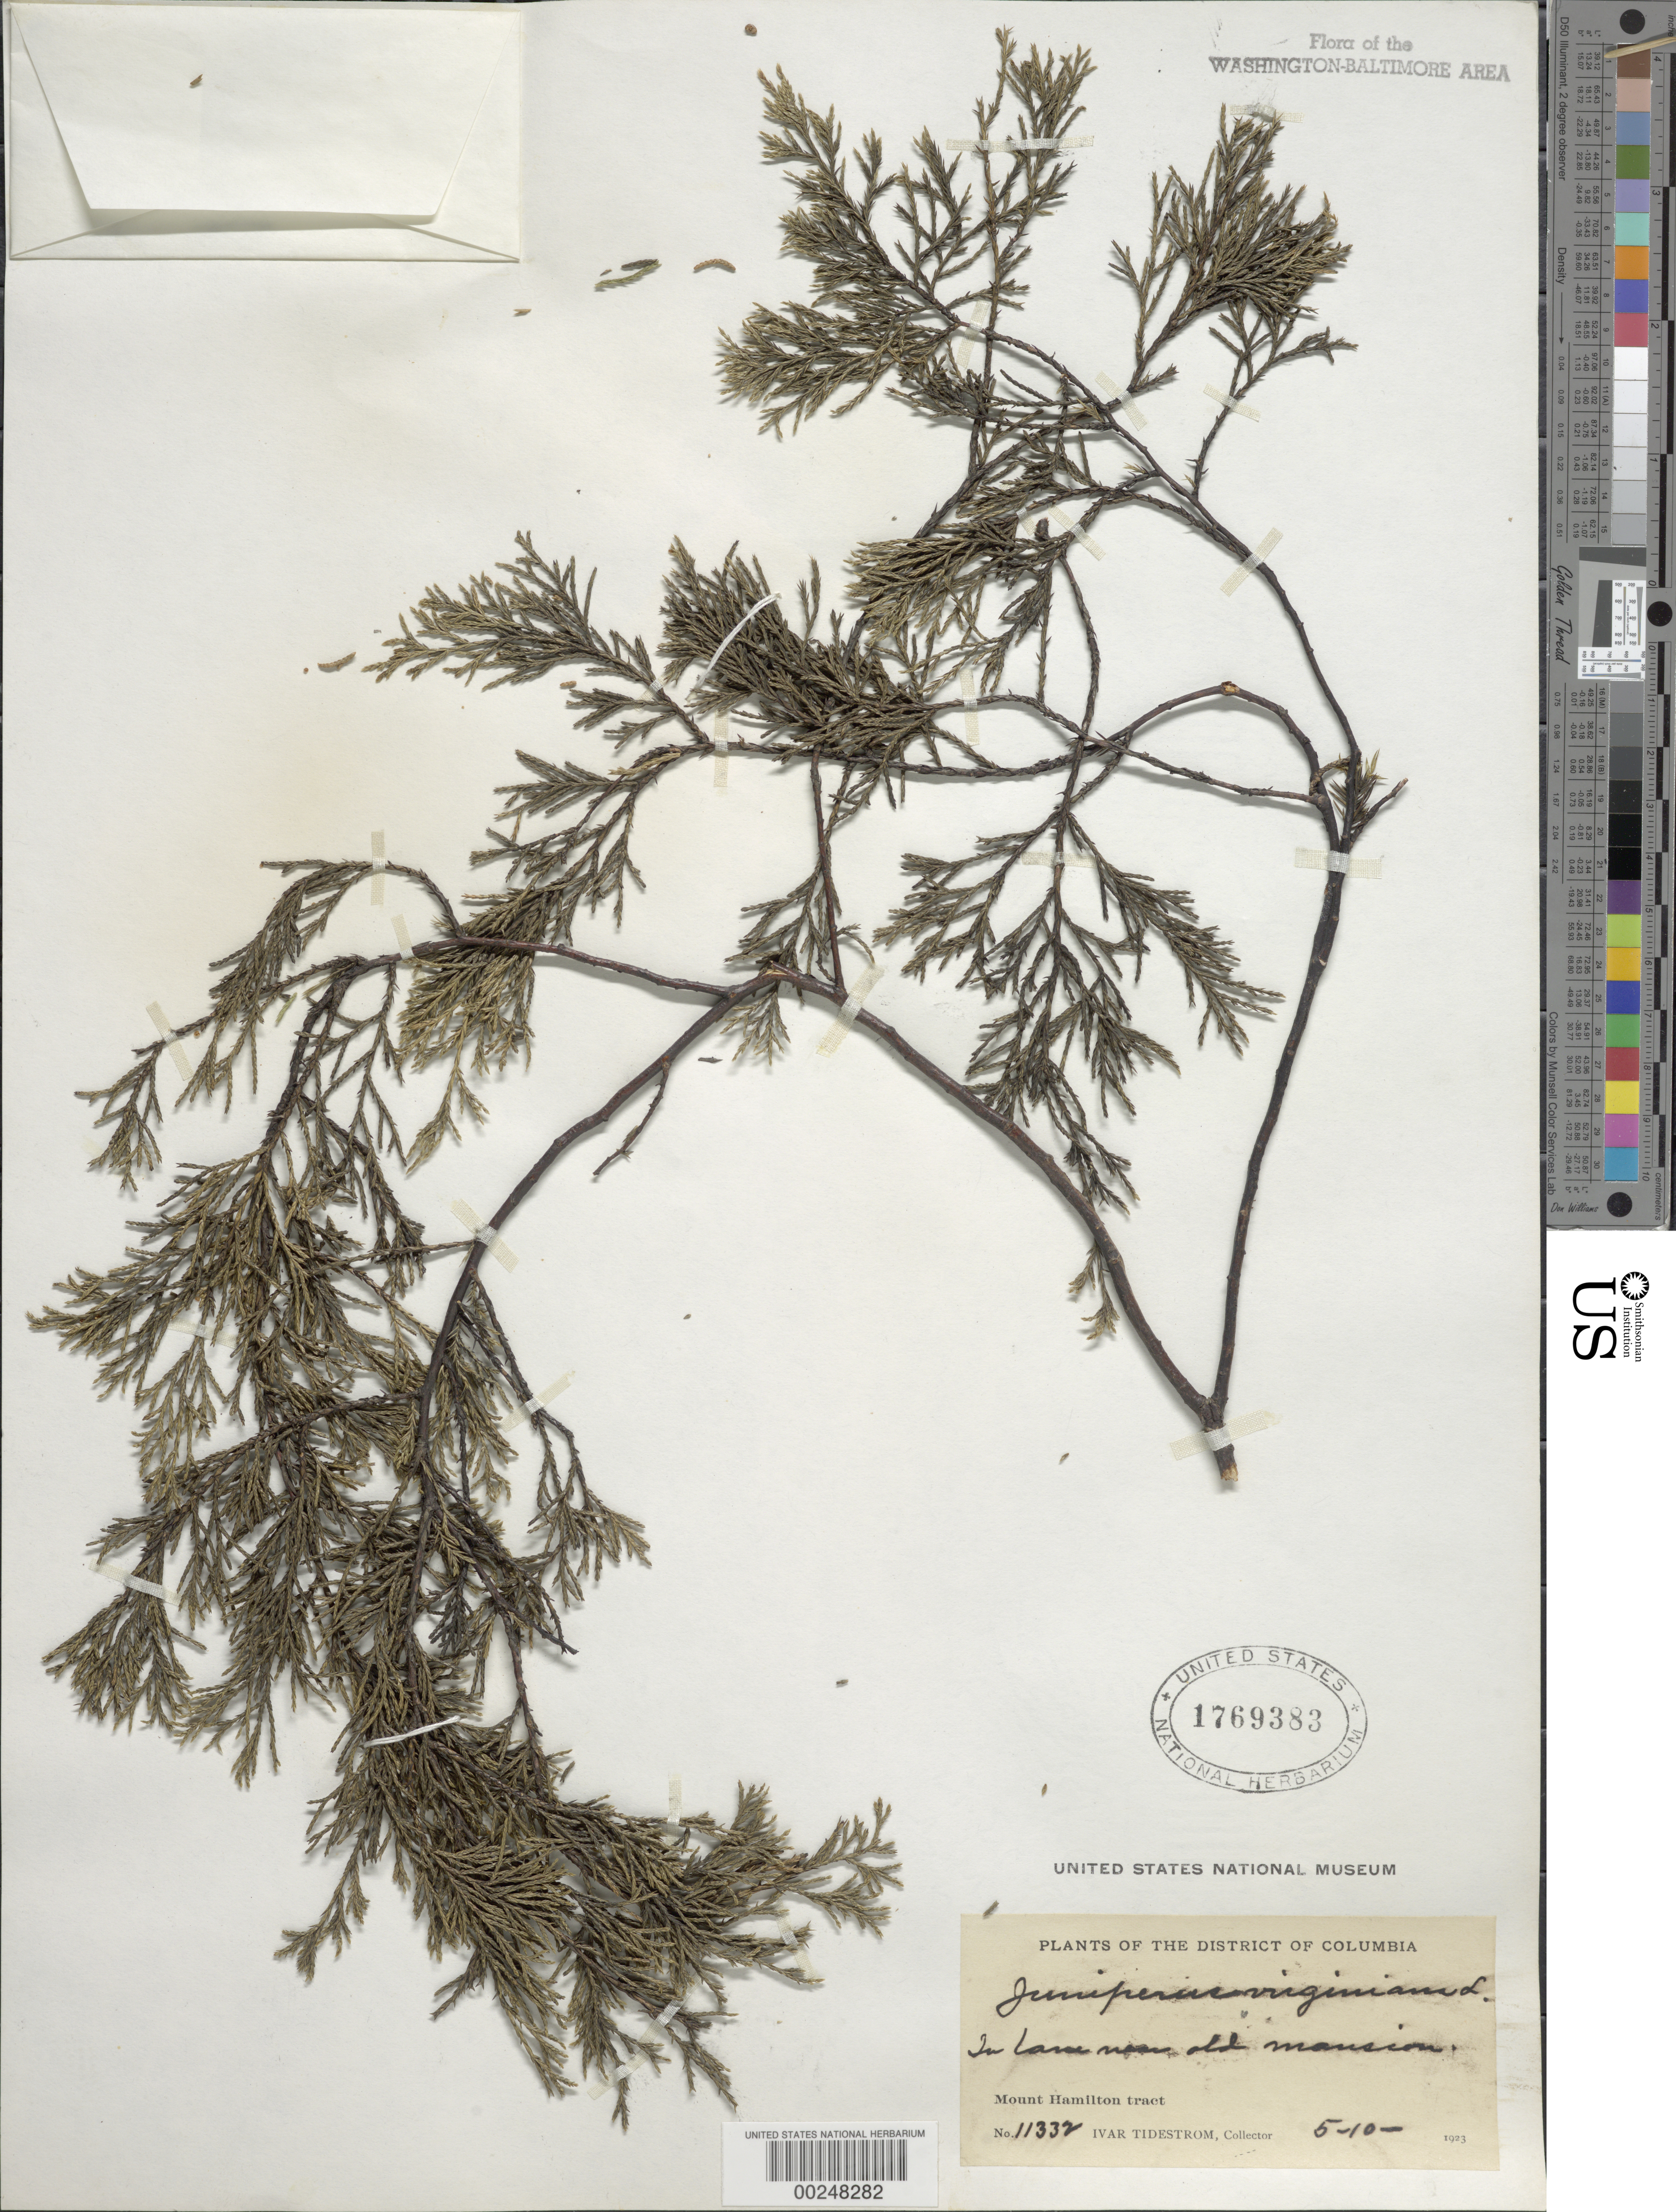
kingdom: Plantae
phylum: Tracheophyta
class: Pinopsida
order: Pinales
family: Cupressaceae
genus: Juniperus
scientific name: Juniperus virginiana var. crebra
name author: Fernald & Griscom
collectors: I. F. Tidestrom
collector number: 11332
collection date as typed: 05 Oct 1923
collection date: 1923-10-05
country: United States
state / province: District of Columbia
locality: Mount Hamilton Tract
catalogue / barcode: US 1769383